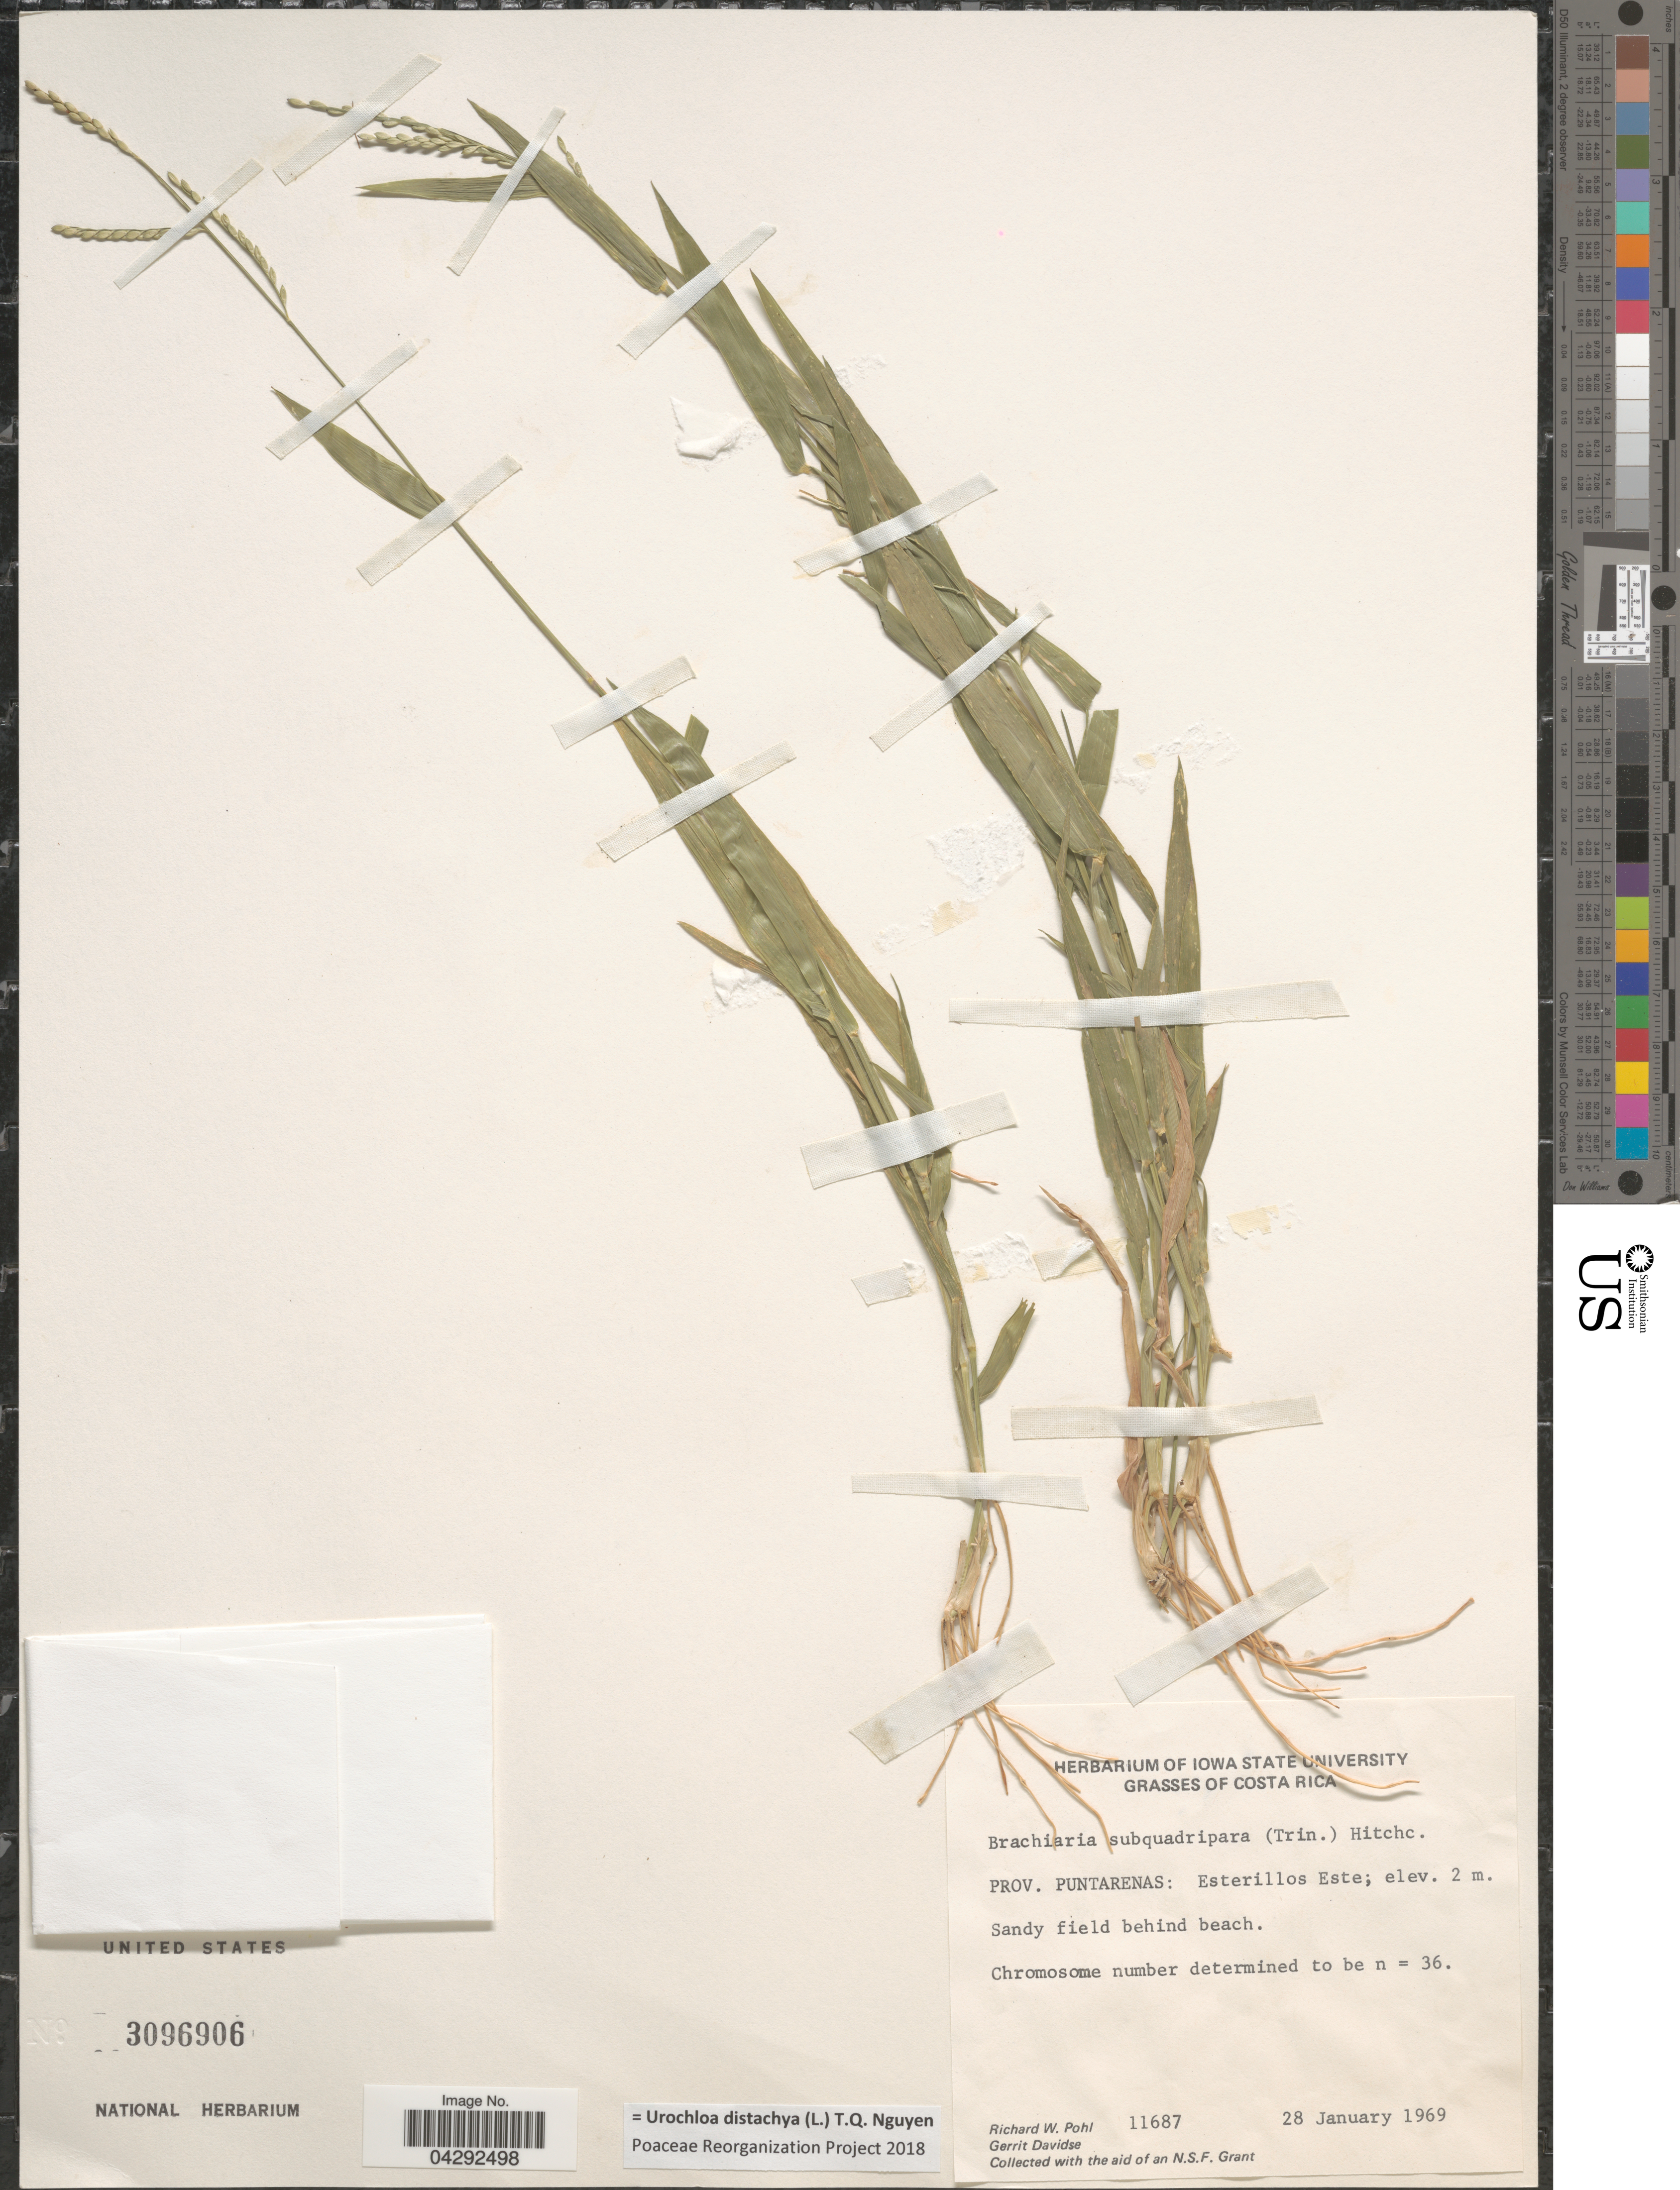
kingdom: Plantae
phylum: Tracheophyta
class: Liliopsida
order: Poales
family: Poaceae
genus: Urochloa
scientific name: Urochloa distachya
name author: (L.) T.Q. Nguyen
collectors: R. W. Pohl & G. Davidse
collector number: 11687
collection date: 1969-01-28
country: Costa Rica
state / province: Puntarenas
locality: Esterillos Este; Sandy field behind beach.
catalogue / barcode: US 3096906